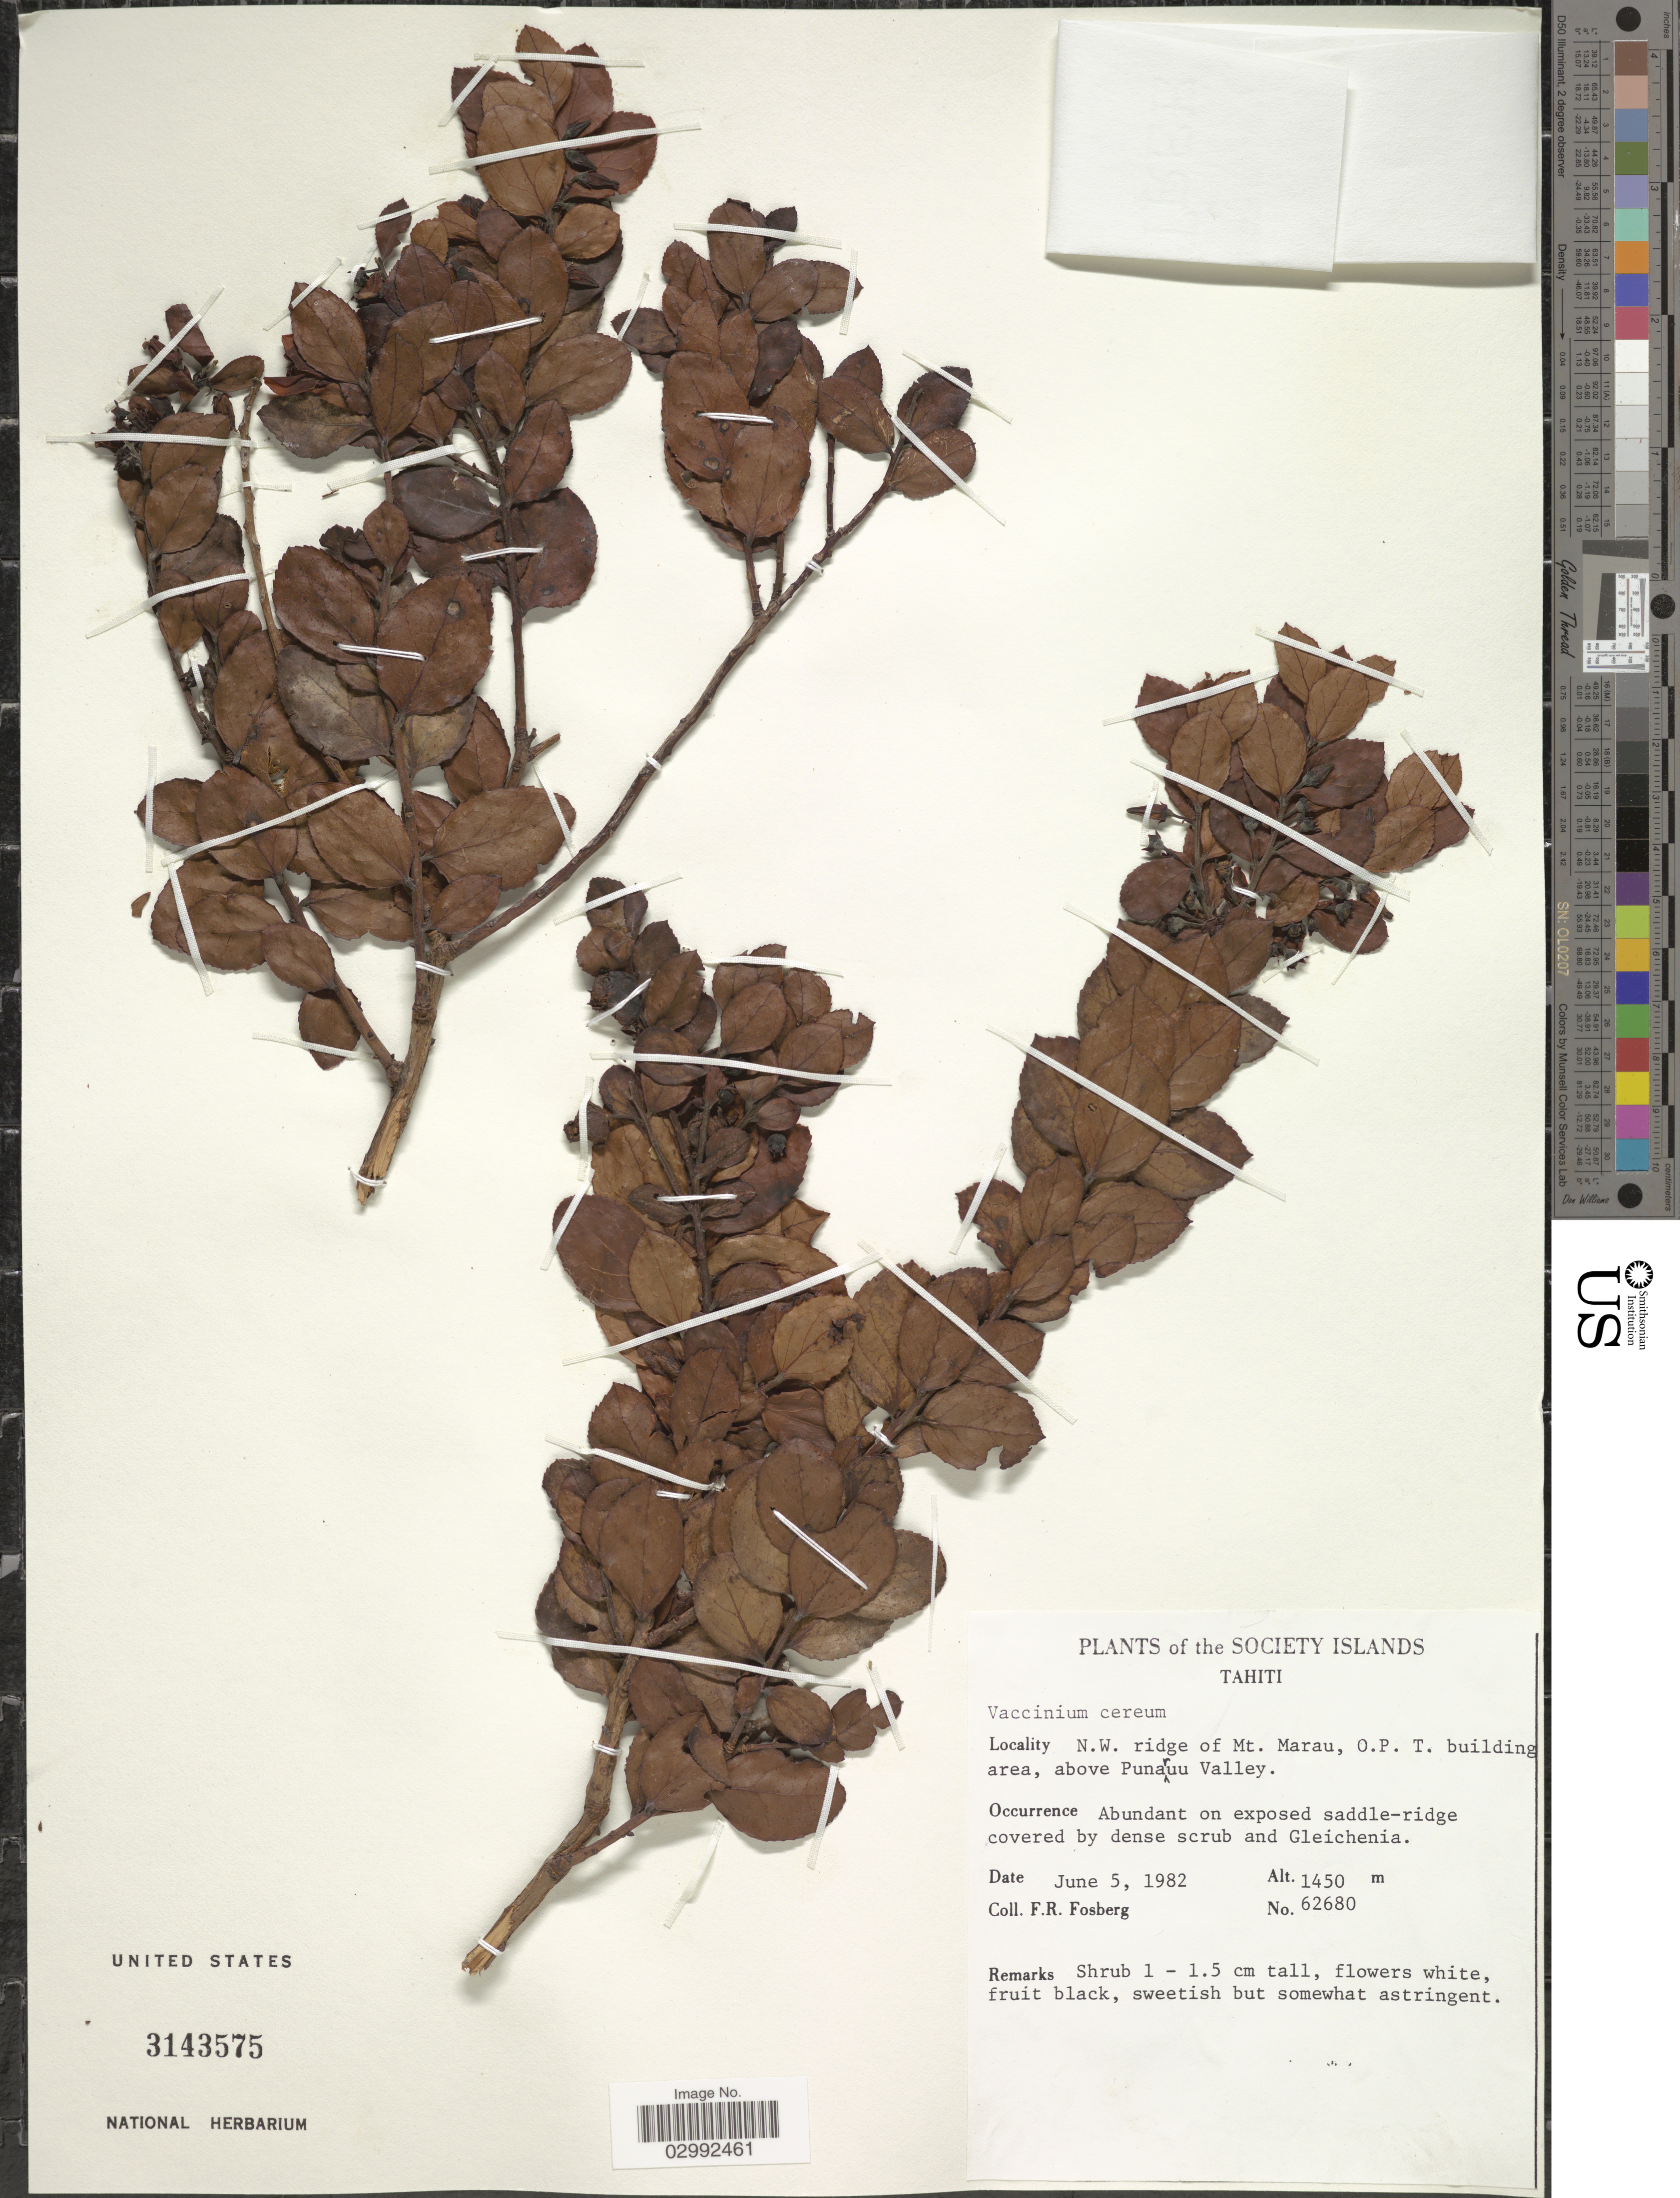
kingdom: Plantae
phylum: Tracheophyta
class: Magnoliopsida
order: Ericales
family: Ericaceae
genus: Vaccinium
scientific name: Vaccinium cereum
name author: (L. f.) G. Forst.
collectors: F. R. Fosberg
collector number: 62680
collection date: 1982-06-05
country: French Polynesia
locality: The Society Islands, Tahiti, N.W. ridge of Mt. Marau, O.P. T. building area, above Punaruu Valley.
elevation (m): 1450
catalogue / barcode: US 3143575